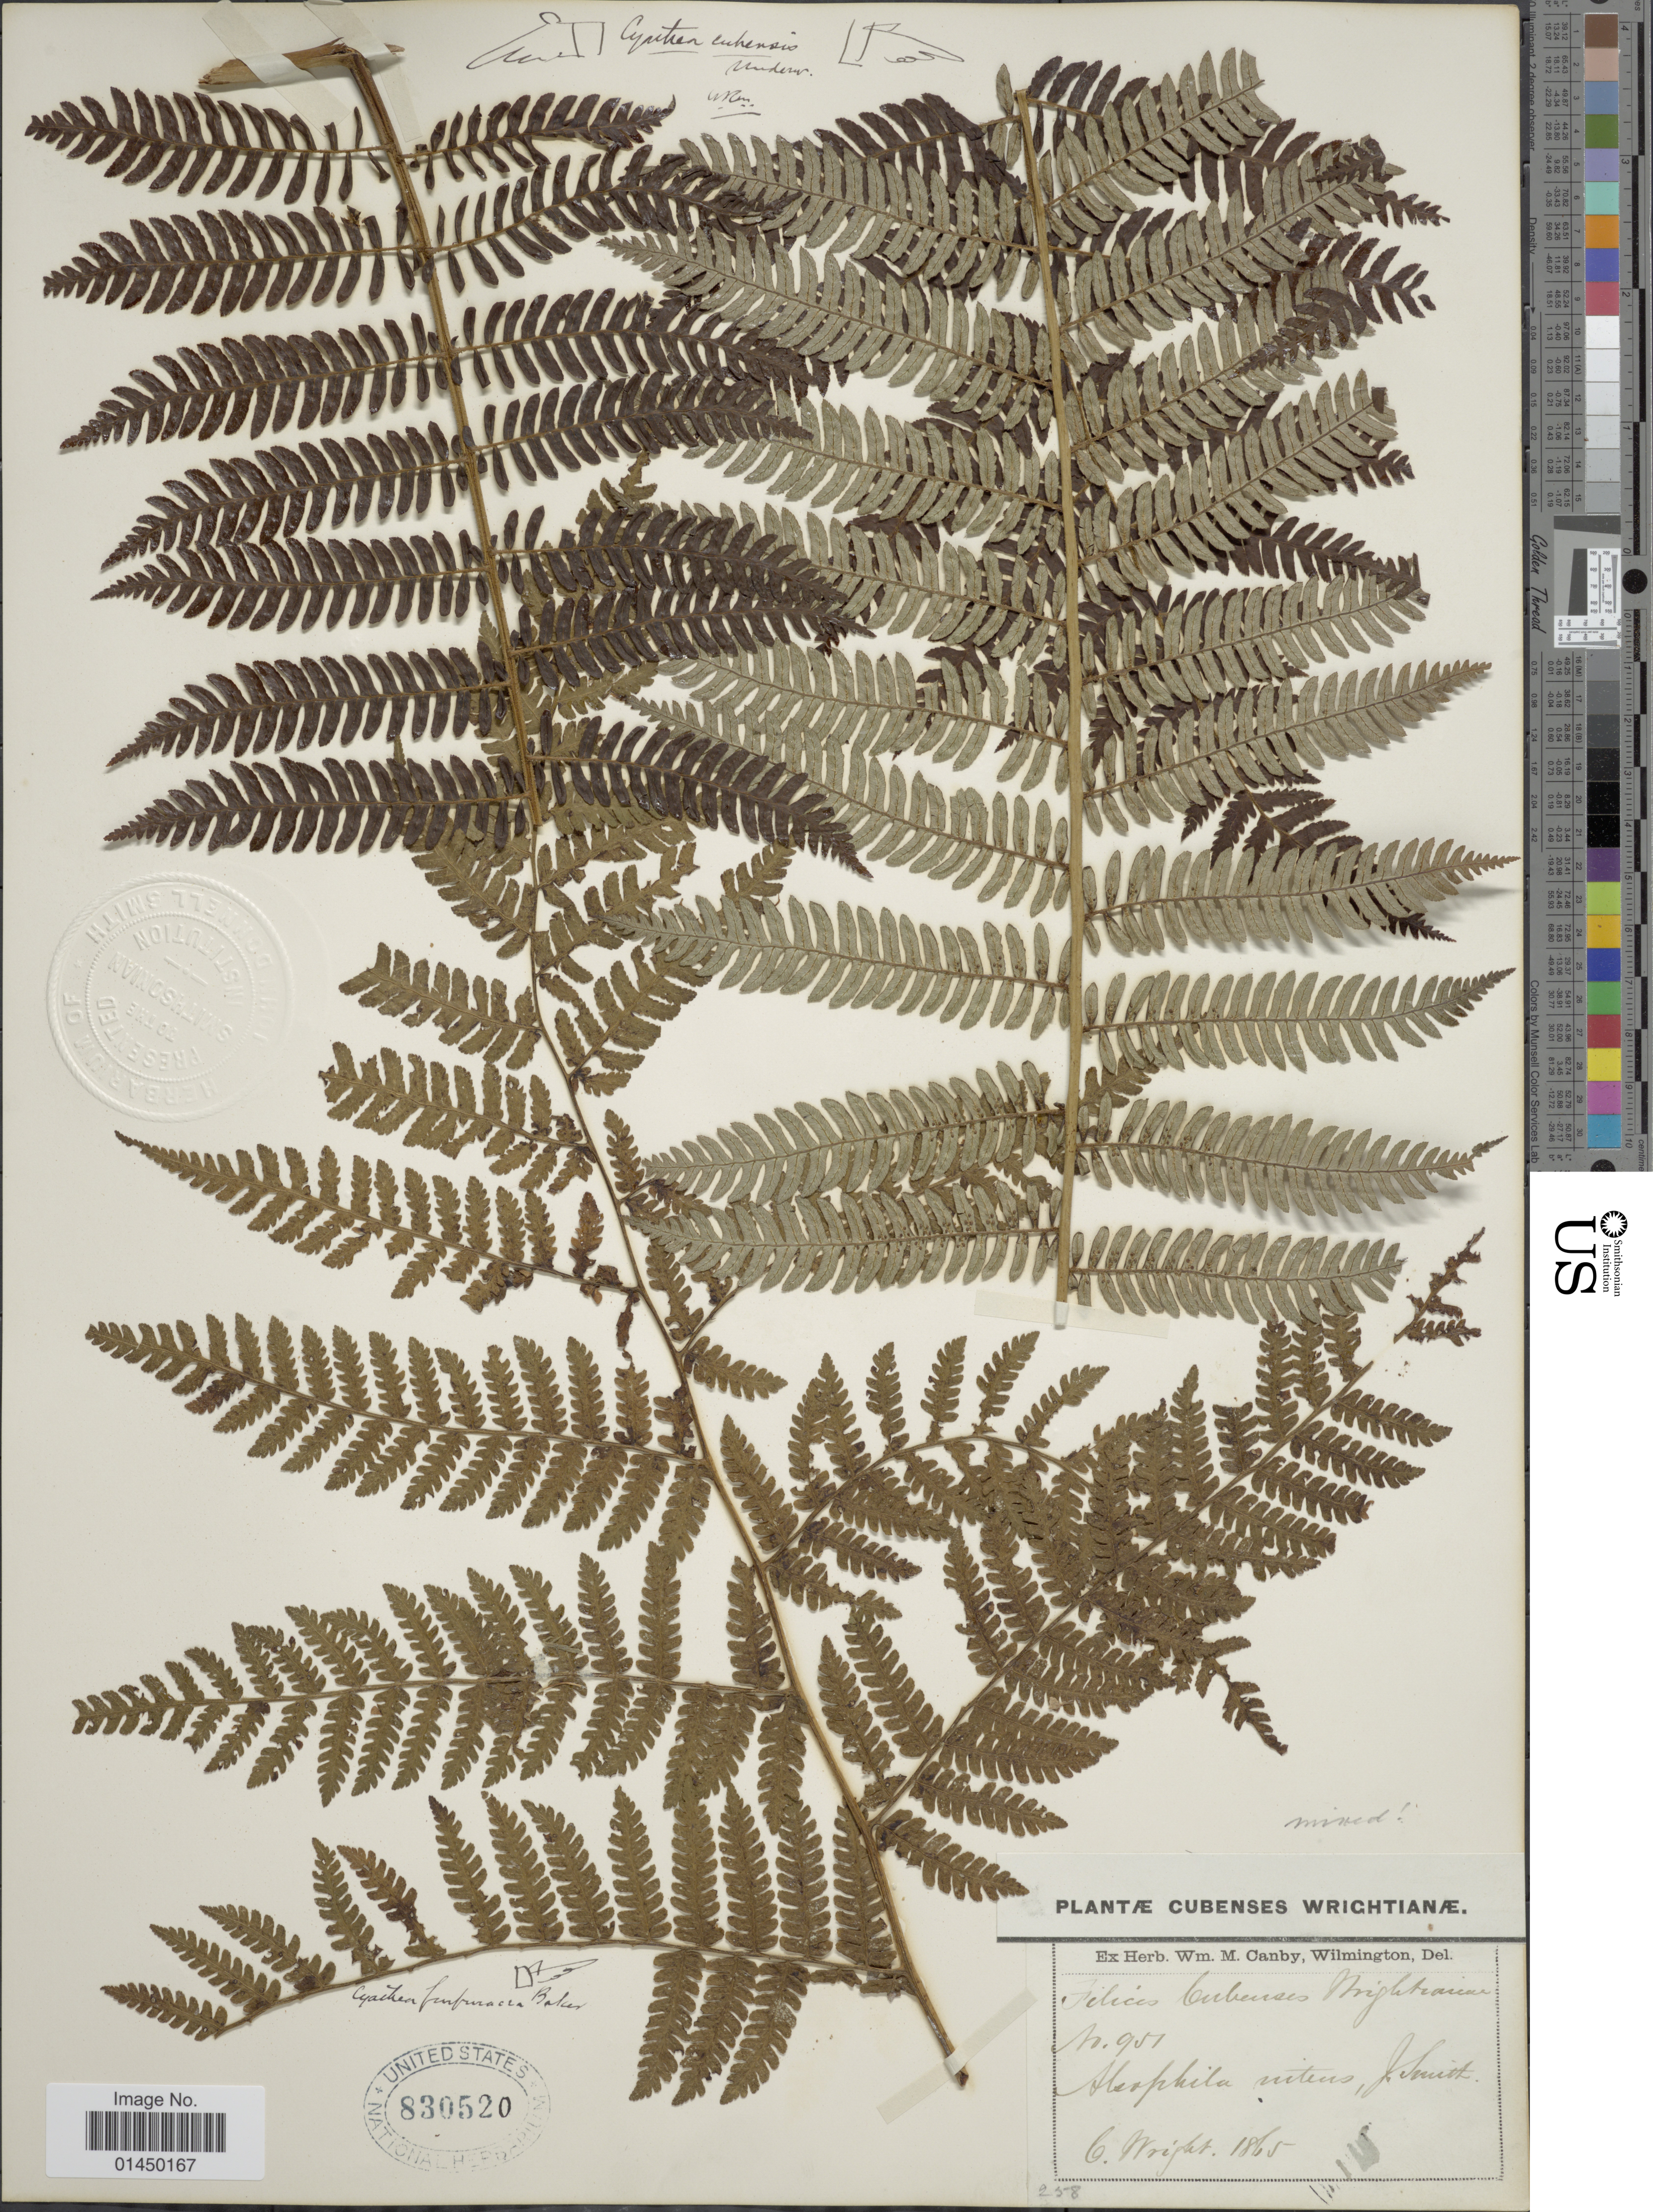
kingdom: Plantae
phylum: Tracheophyta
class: Polypodiopsida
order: Cyatheales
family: Cyatheaceae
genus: Cyathea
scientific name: Cyathea furfuracea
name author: Christ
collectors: C. Wright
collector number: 951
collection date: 1865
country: Cuba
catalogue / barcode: US 830520